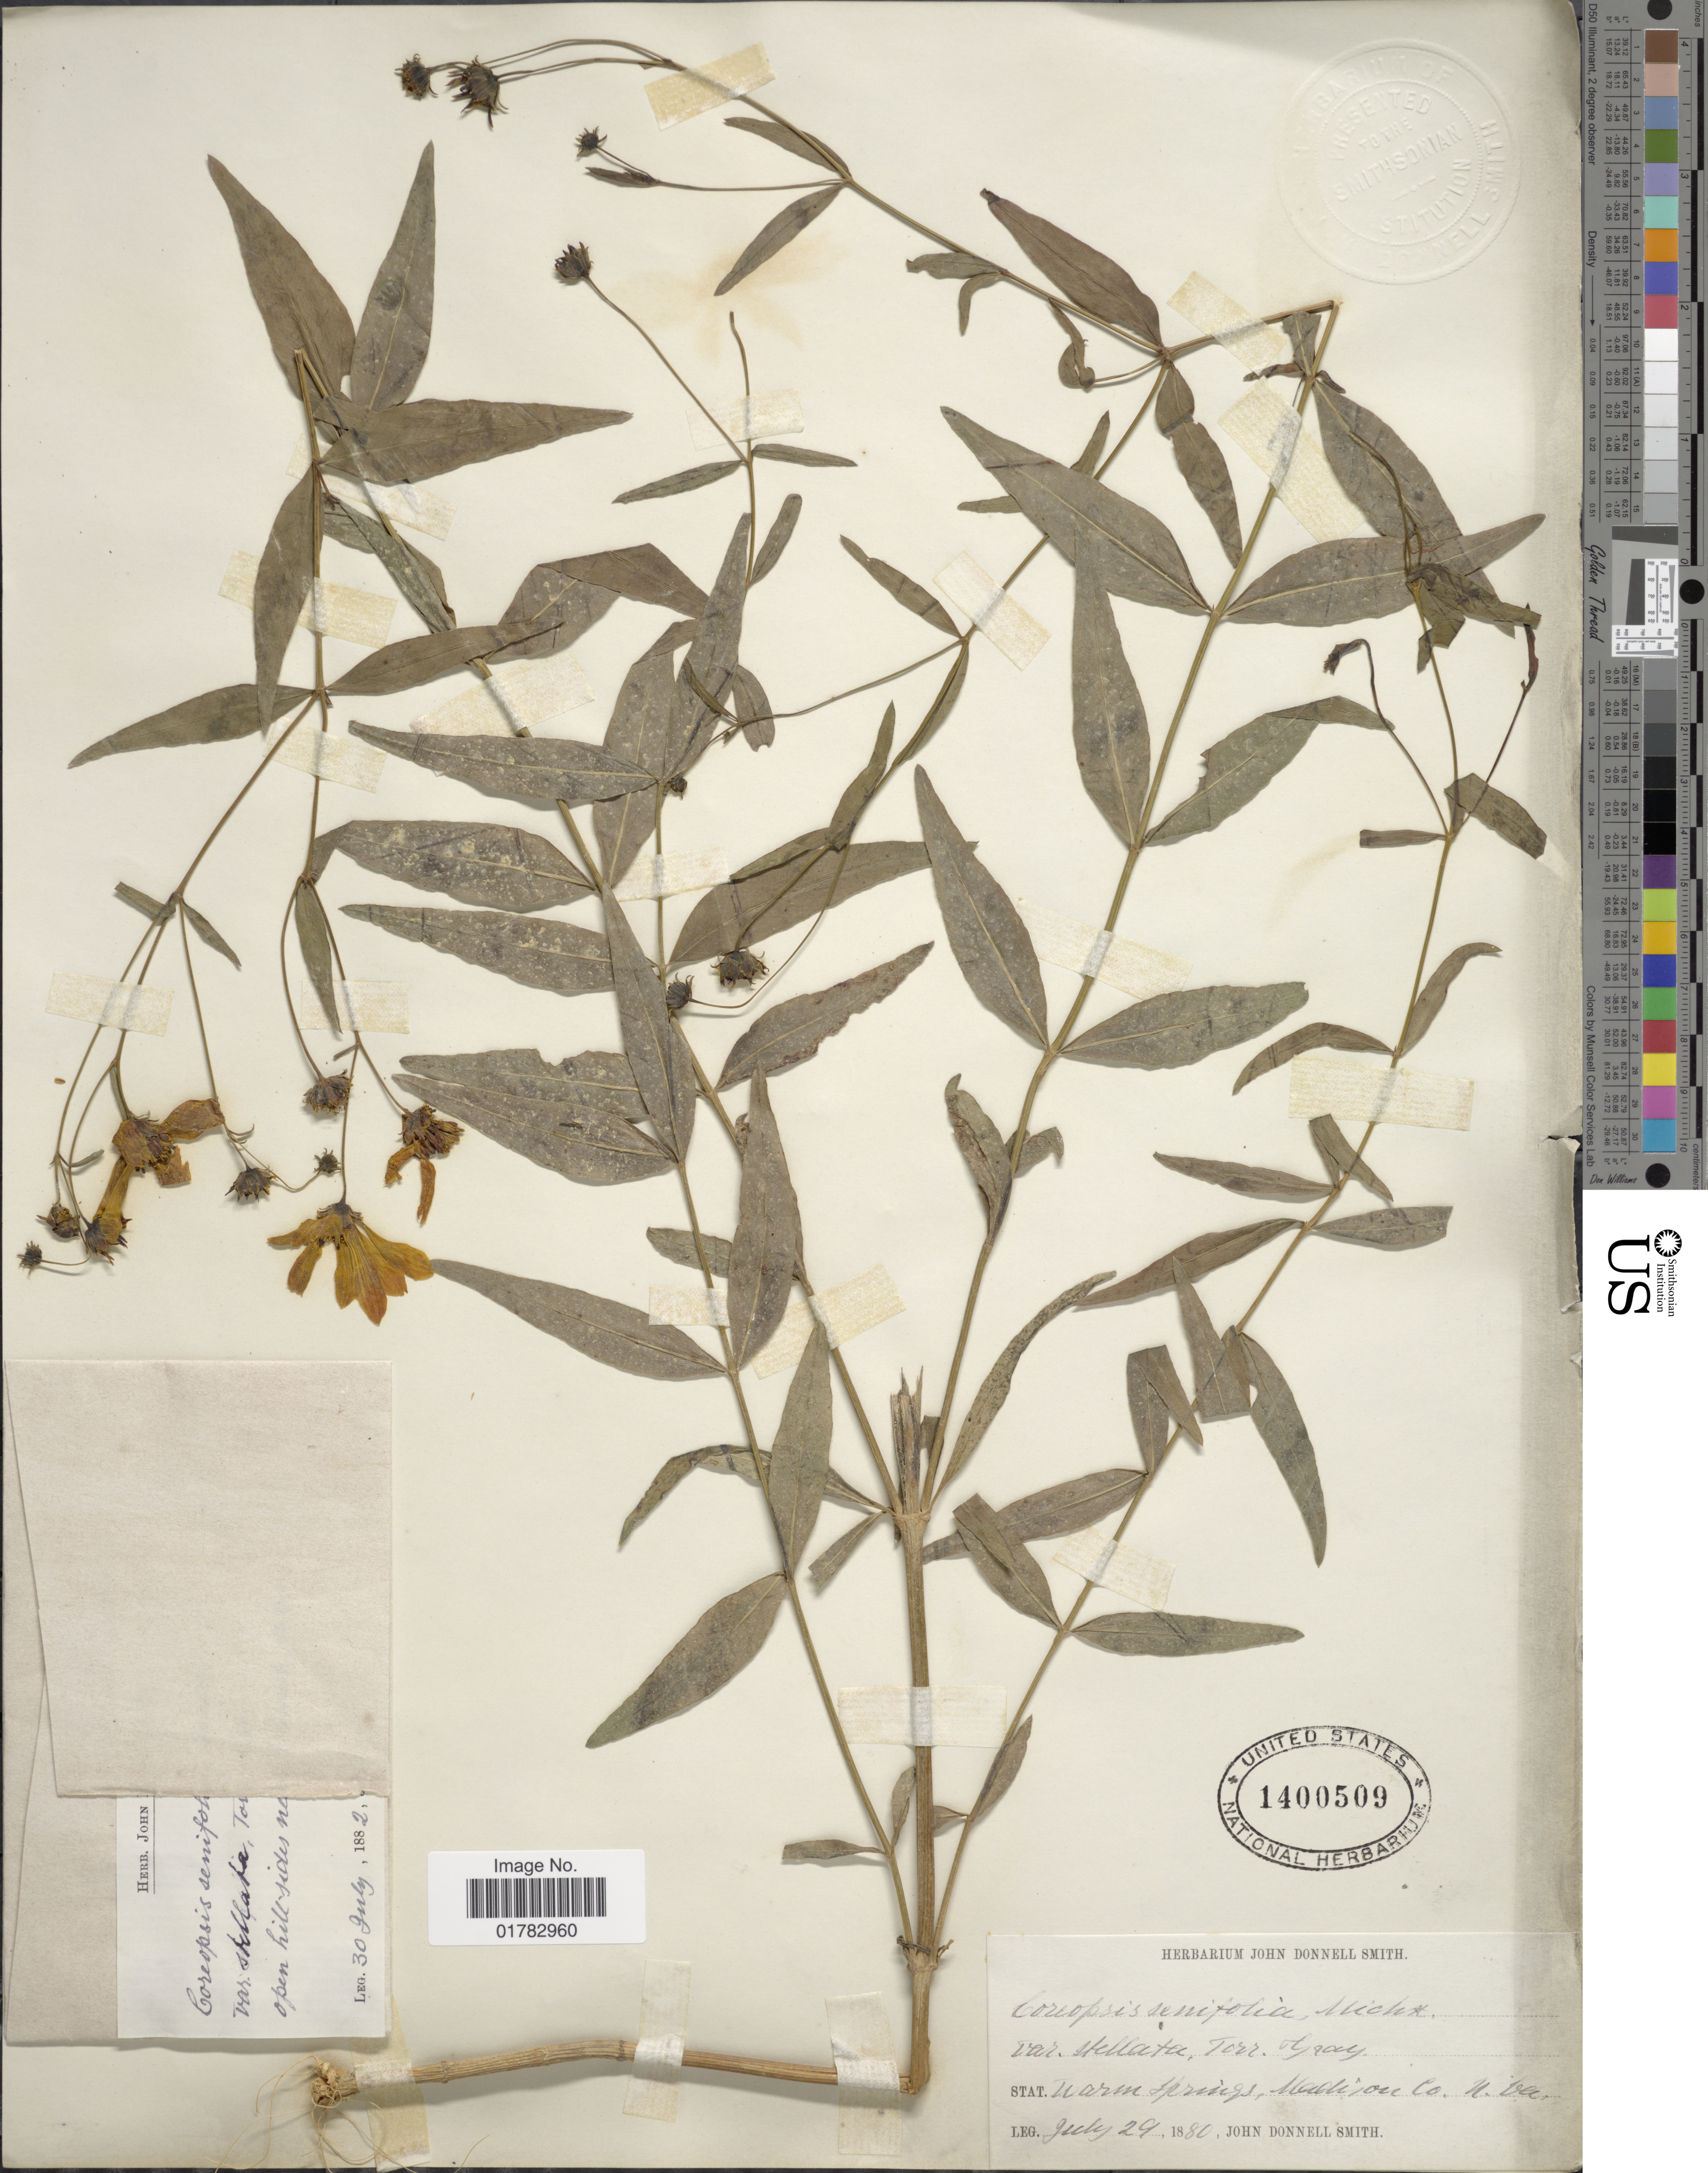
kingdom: Plantae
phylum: Tracheophyta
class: Magnoliopsida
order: Asterales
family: Asteraceae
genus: Coreopsis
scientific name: Coreopsis major var. stellata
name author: (Nutt.) Torr. & A. Gray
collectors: J. Donnell Smith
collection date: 1880-07-29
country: United States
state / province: North Carolina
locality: Warm Springs, Madison Co.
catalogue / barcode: US 1400509